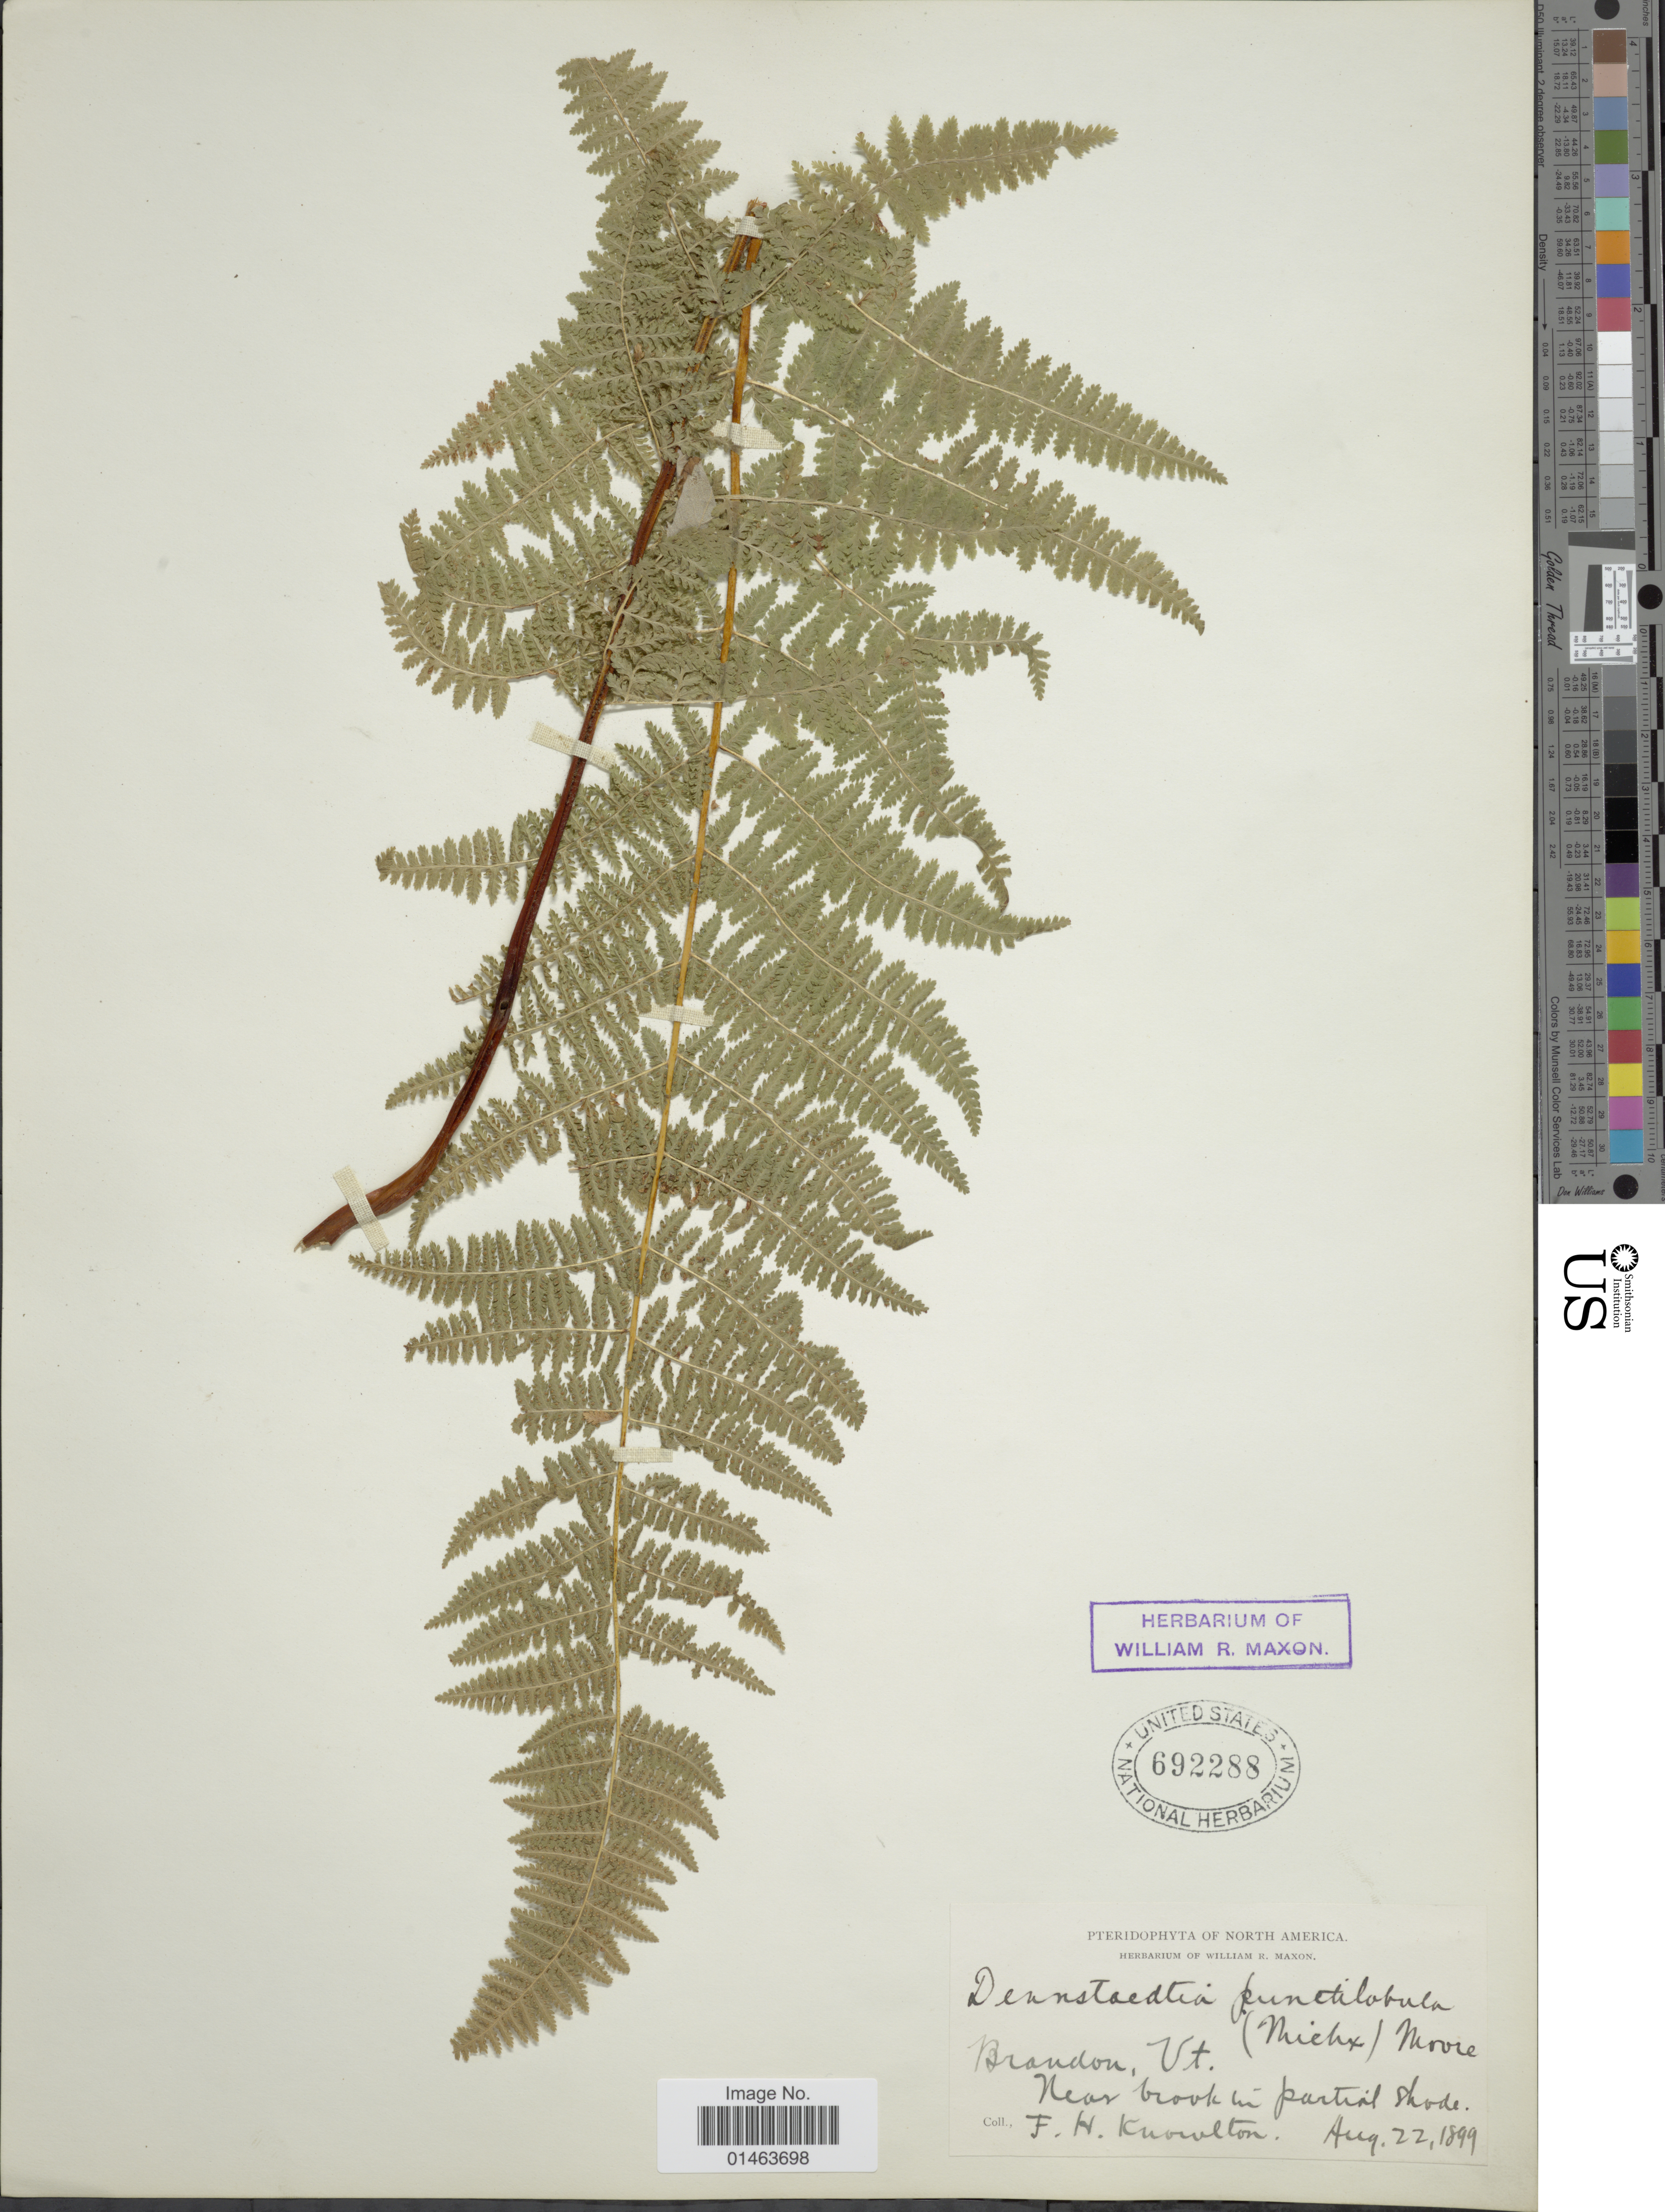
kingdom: Plantae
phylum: Tracheophyta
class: Polypodiopsida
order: Polypodiales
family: Dennstaedtiaceae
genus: Dennstaedtia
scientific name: Dennstaedtia punctilobula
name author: (Michx.) T. Moore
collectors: F. H. Knowlton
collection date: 1899-08-22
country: United States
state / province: Vermont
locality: North America, Brandon, Near brook in partial shade.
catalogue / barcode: US 692288